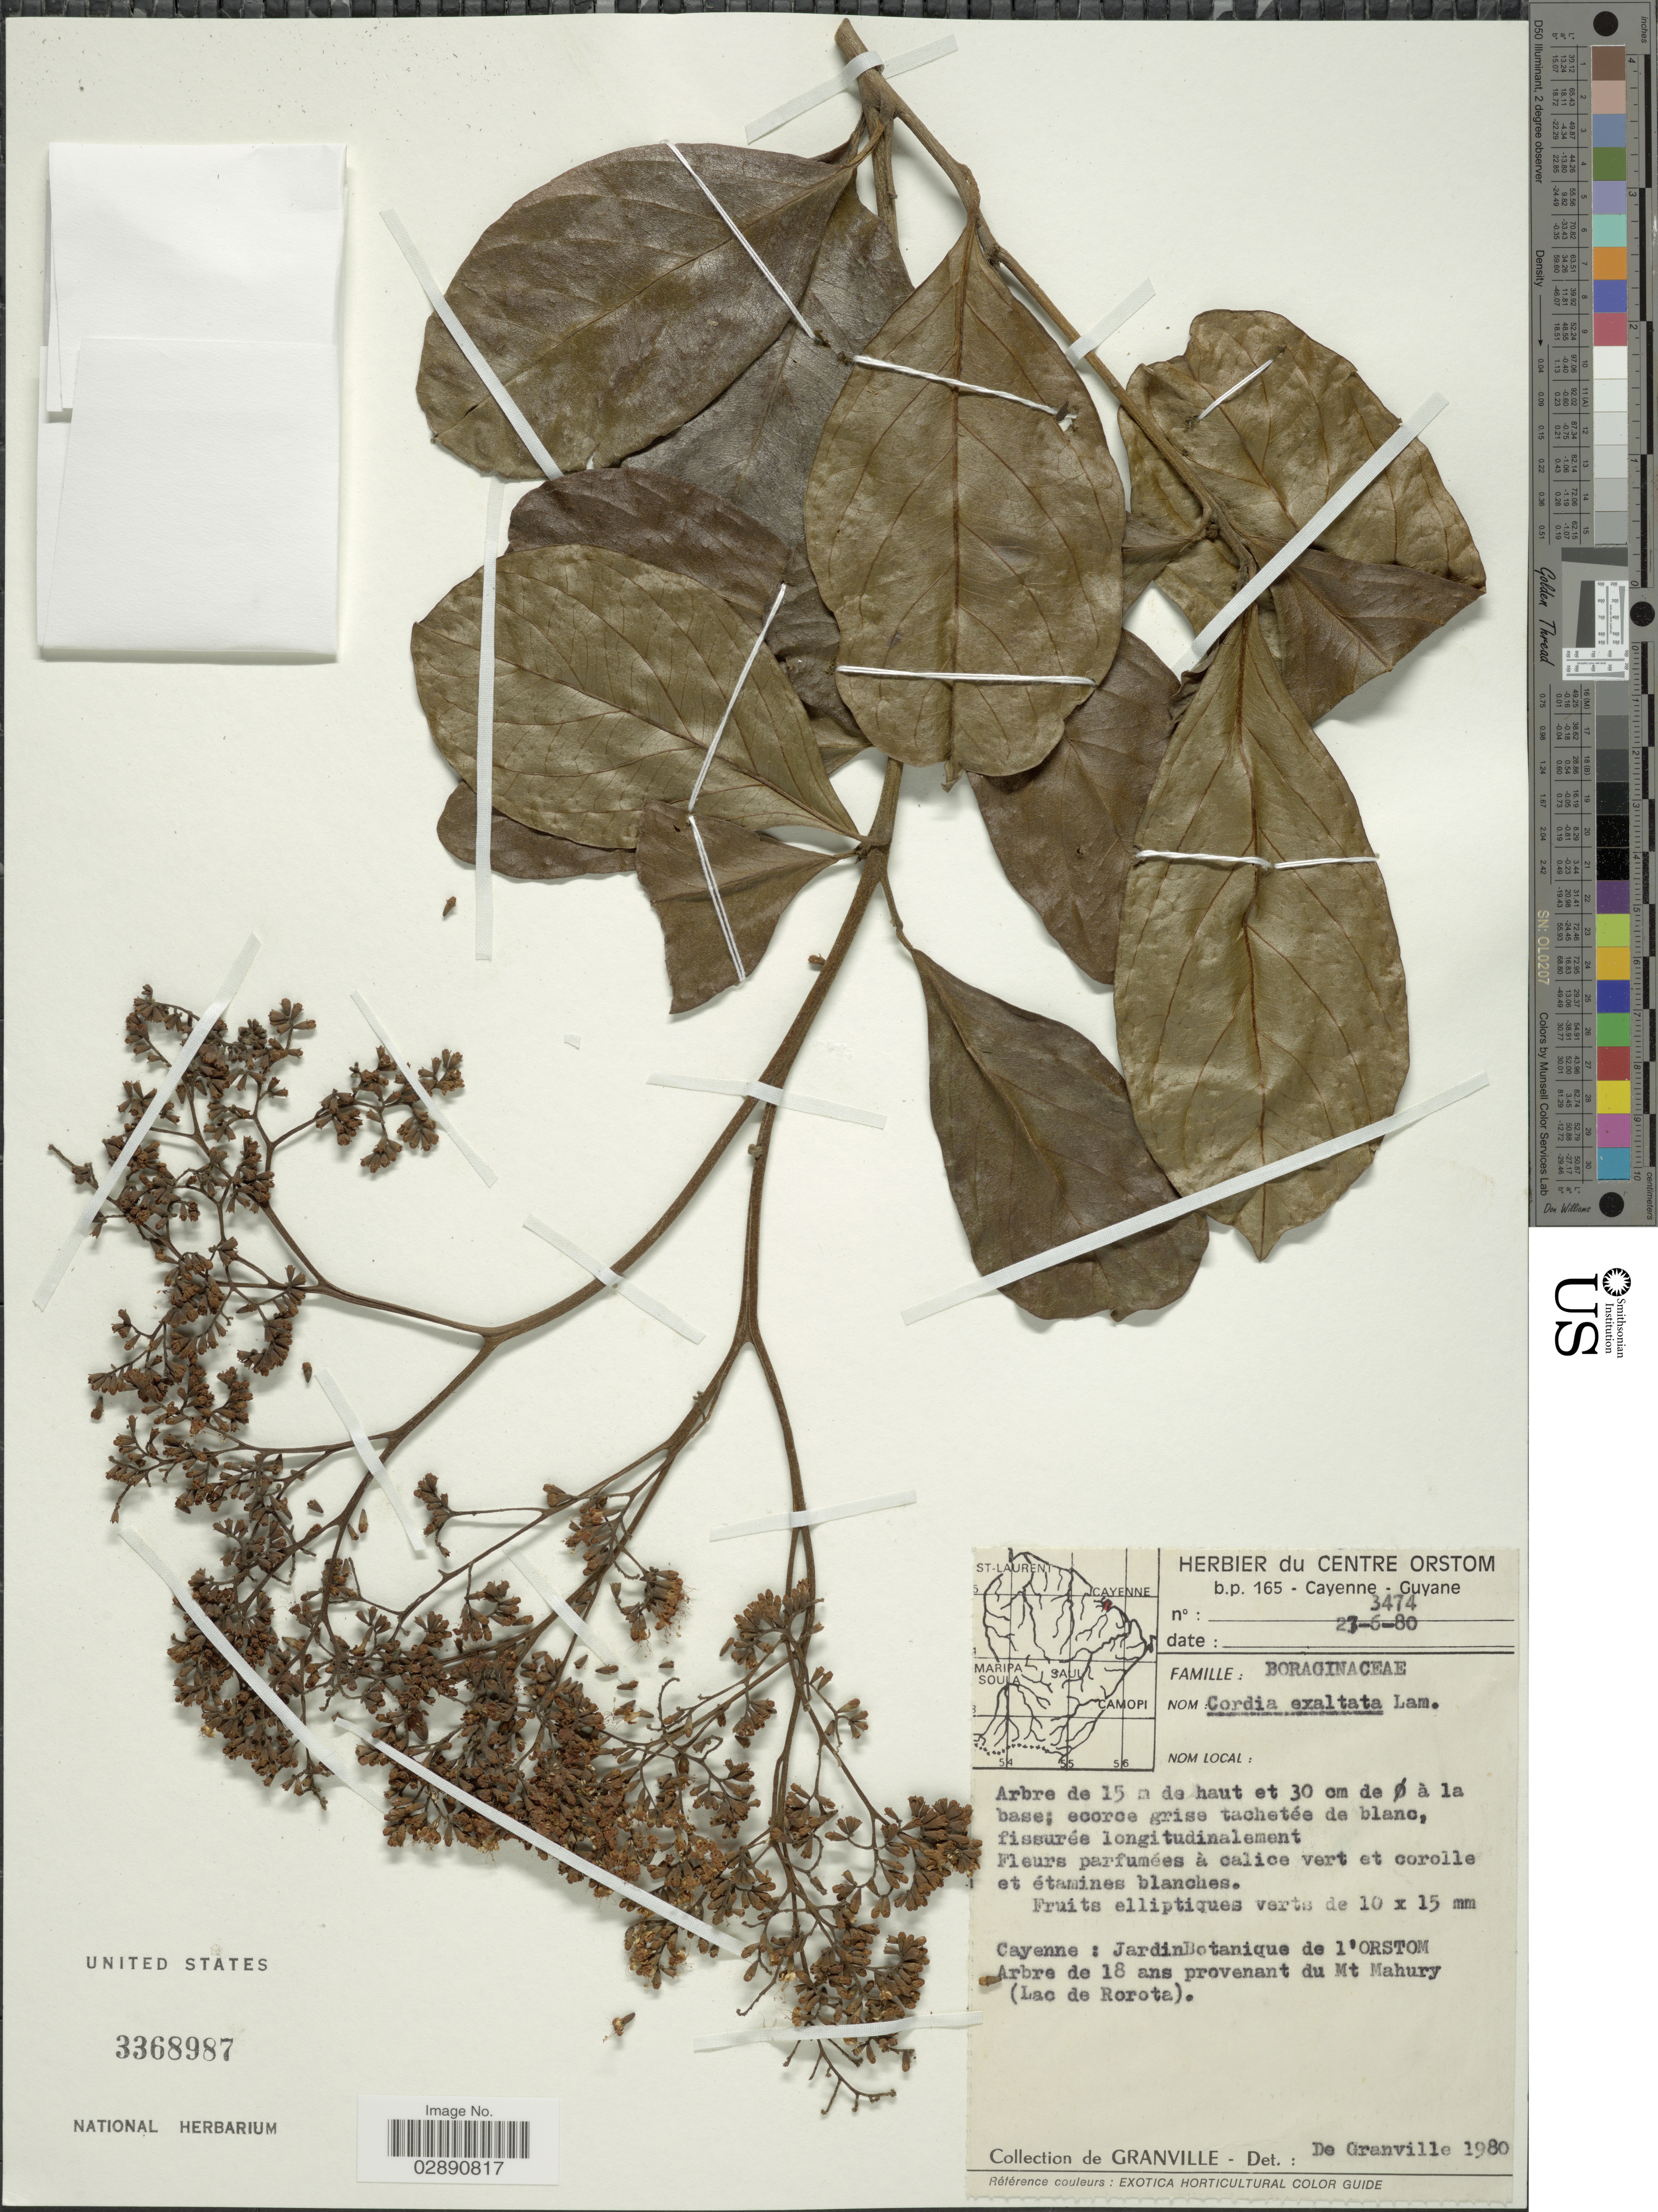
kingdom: Plantae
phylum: Tracheophyta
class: Magnoliopsida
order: Boraginales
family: Cordiaceae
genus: Cordia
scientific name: Cordia exaltata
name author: Lam.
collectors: de Granville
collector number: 3474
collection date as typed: Transcribed d/m/y: 27/6/80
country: French Guiana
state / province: Cayenne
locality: JardinBotanique de l'ORSTOM. Arbre de 18 ans provenant du Mt Mahury (Lac de Rorota).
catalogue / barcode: US 3368987